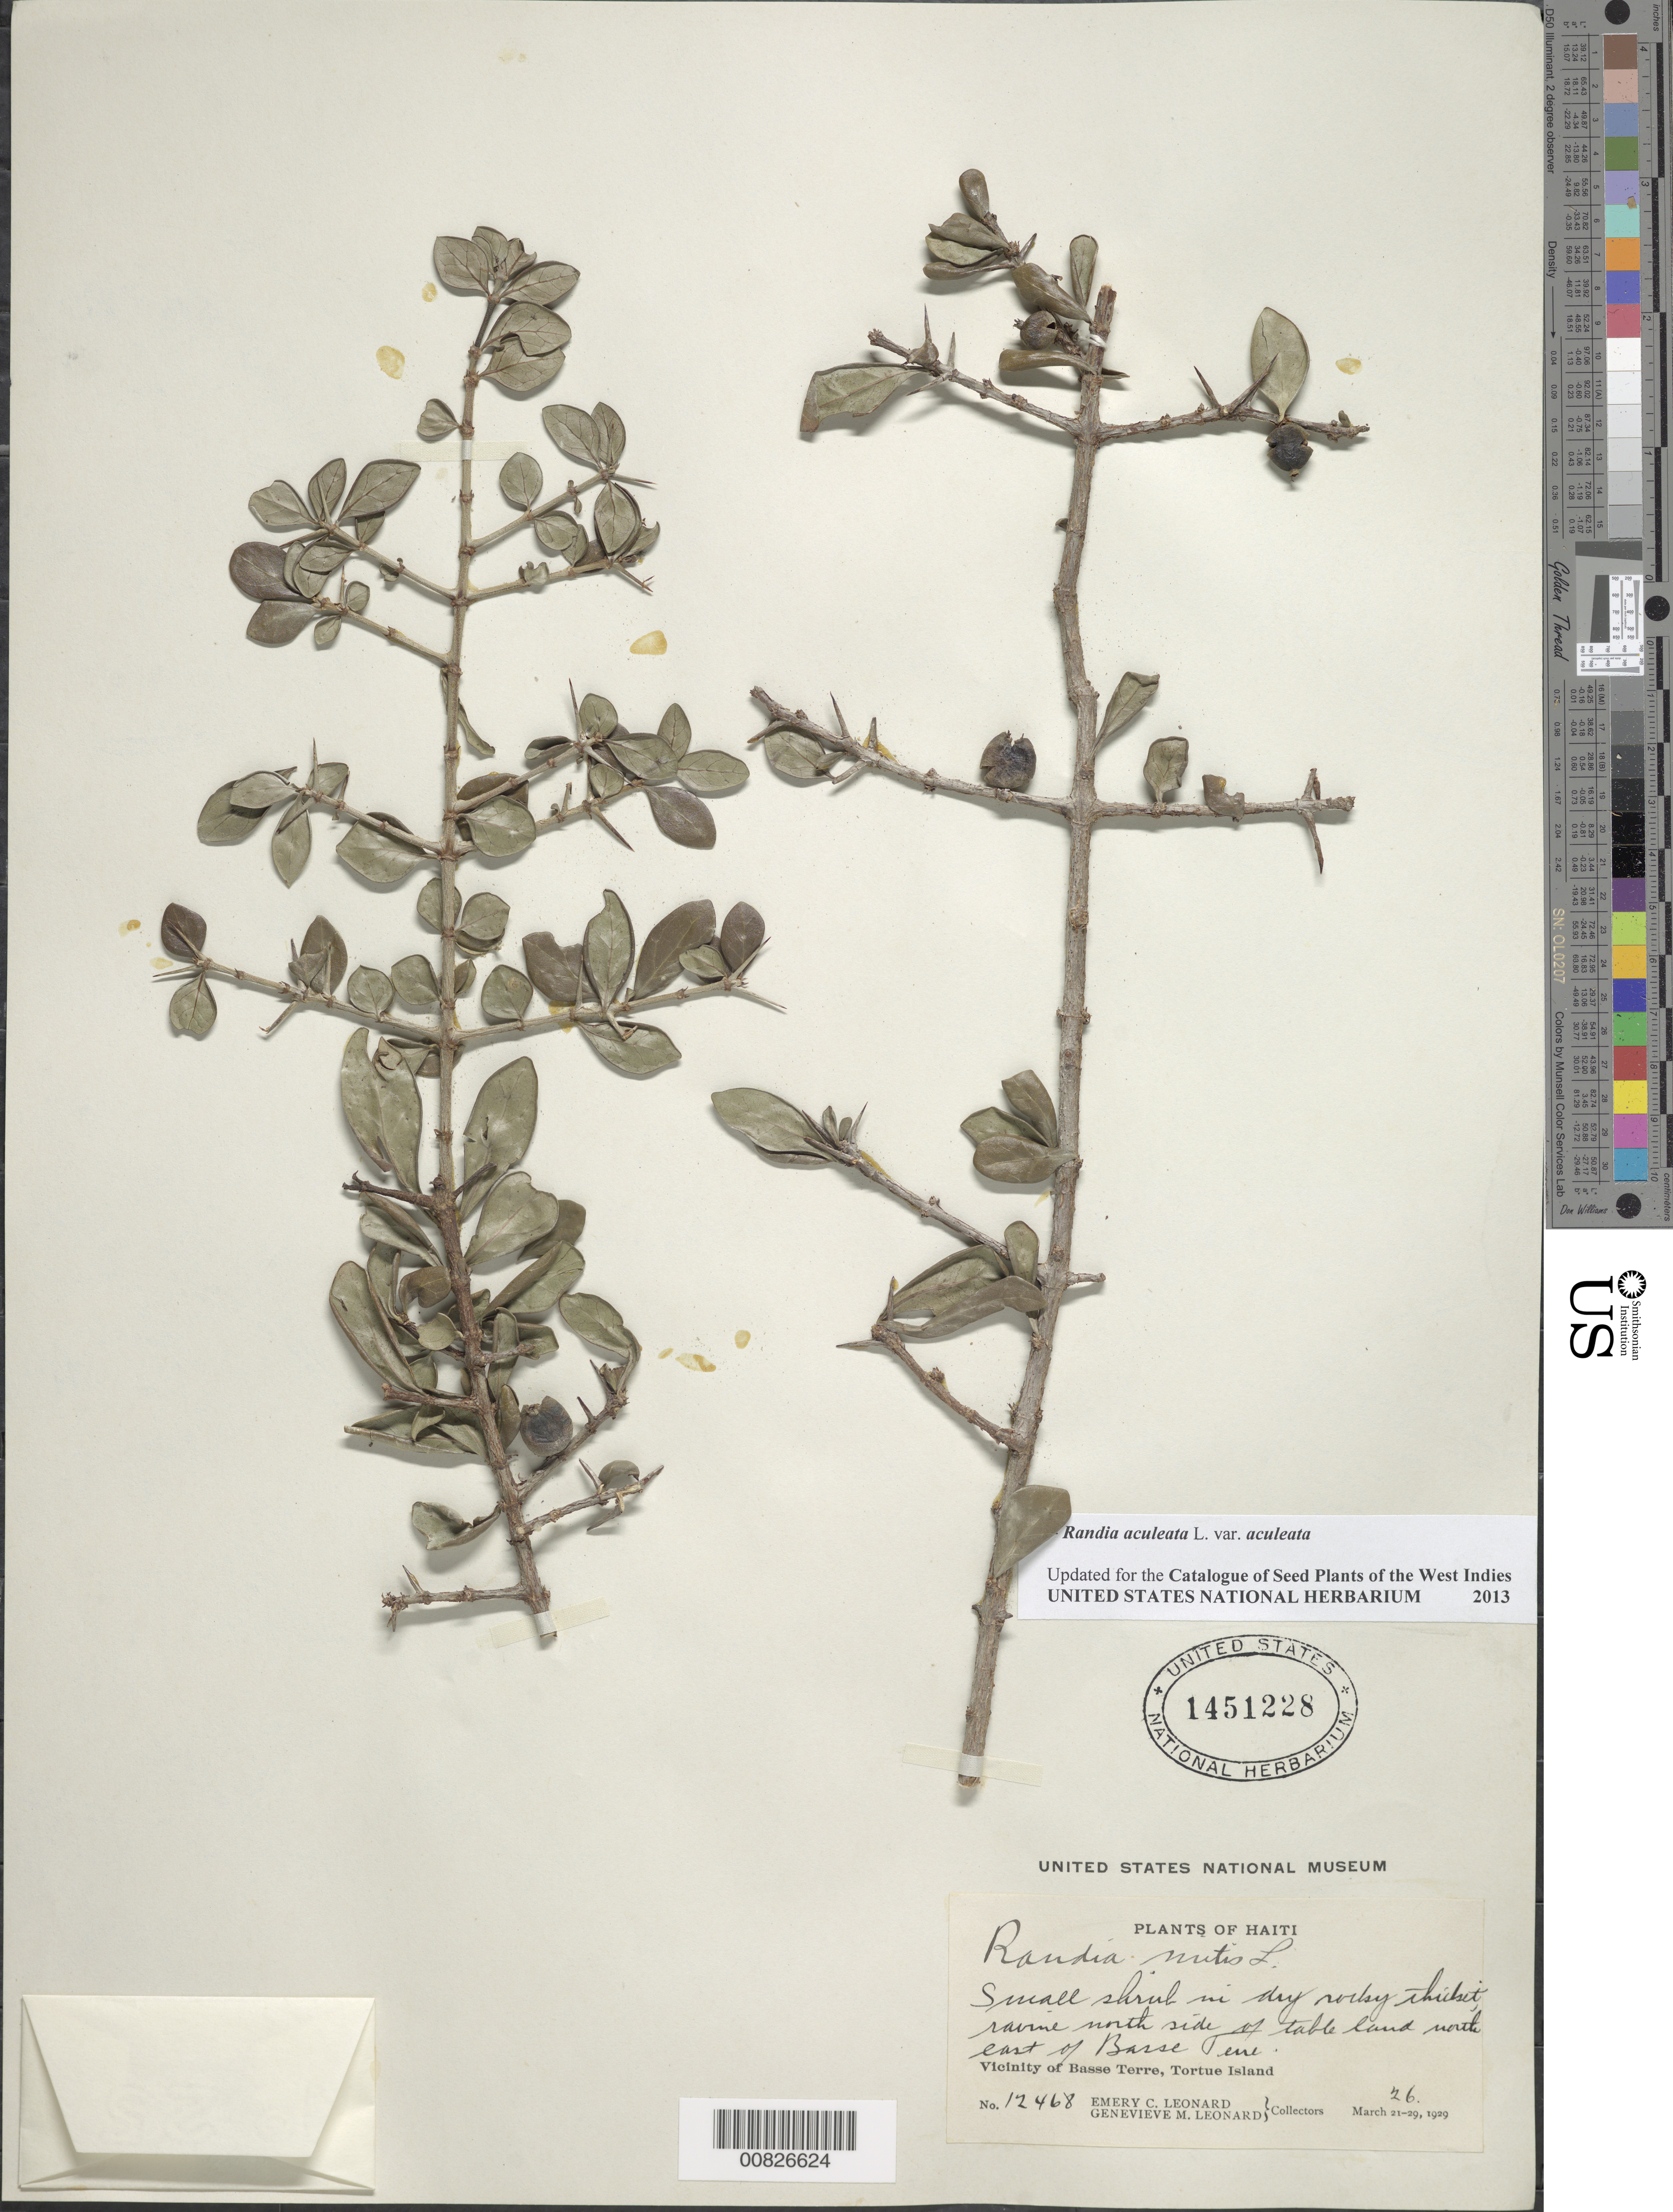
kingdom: Plantae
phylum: Tracheophyta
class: Magnoliopsida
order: Gentianales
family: Rubiaceae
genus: Randia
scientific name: Randia aculeata var. aculeata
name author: L.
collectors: E. C. Leonard & G. M. Leonard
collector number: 12468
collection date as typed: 26 Mar 1929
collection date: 1929-03-26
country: Haiti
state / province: Nord-Ouest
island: Île de la Tortue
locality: Vicinity of Basse Terre, north side of table land NE of city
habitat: In dry rocky thicket in a ravine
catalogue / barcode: US 1451228